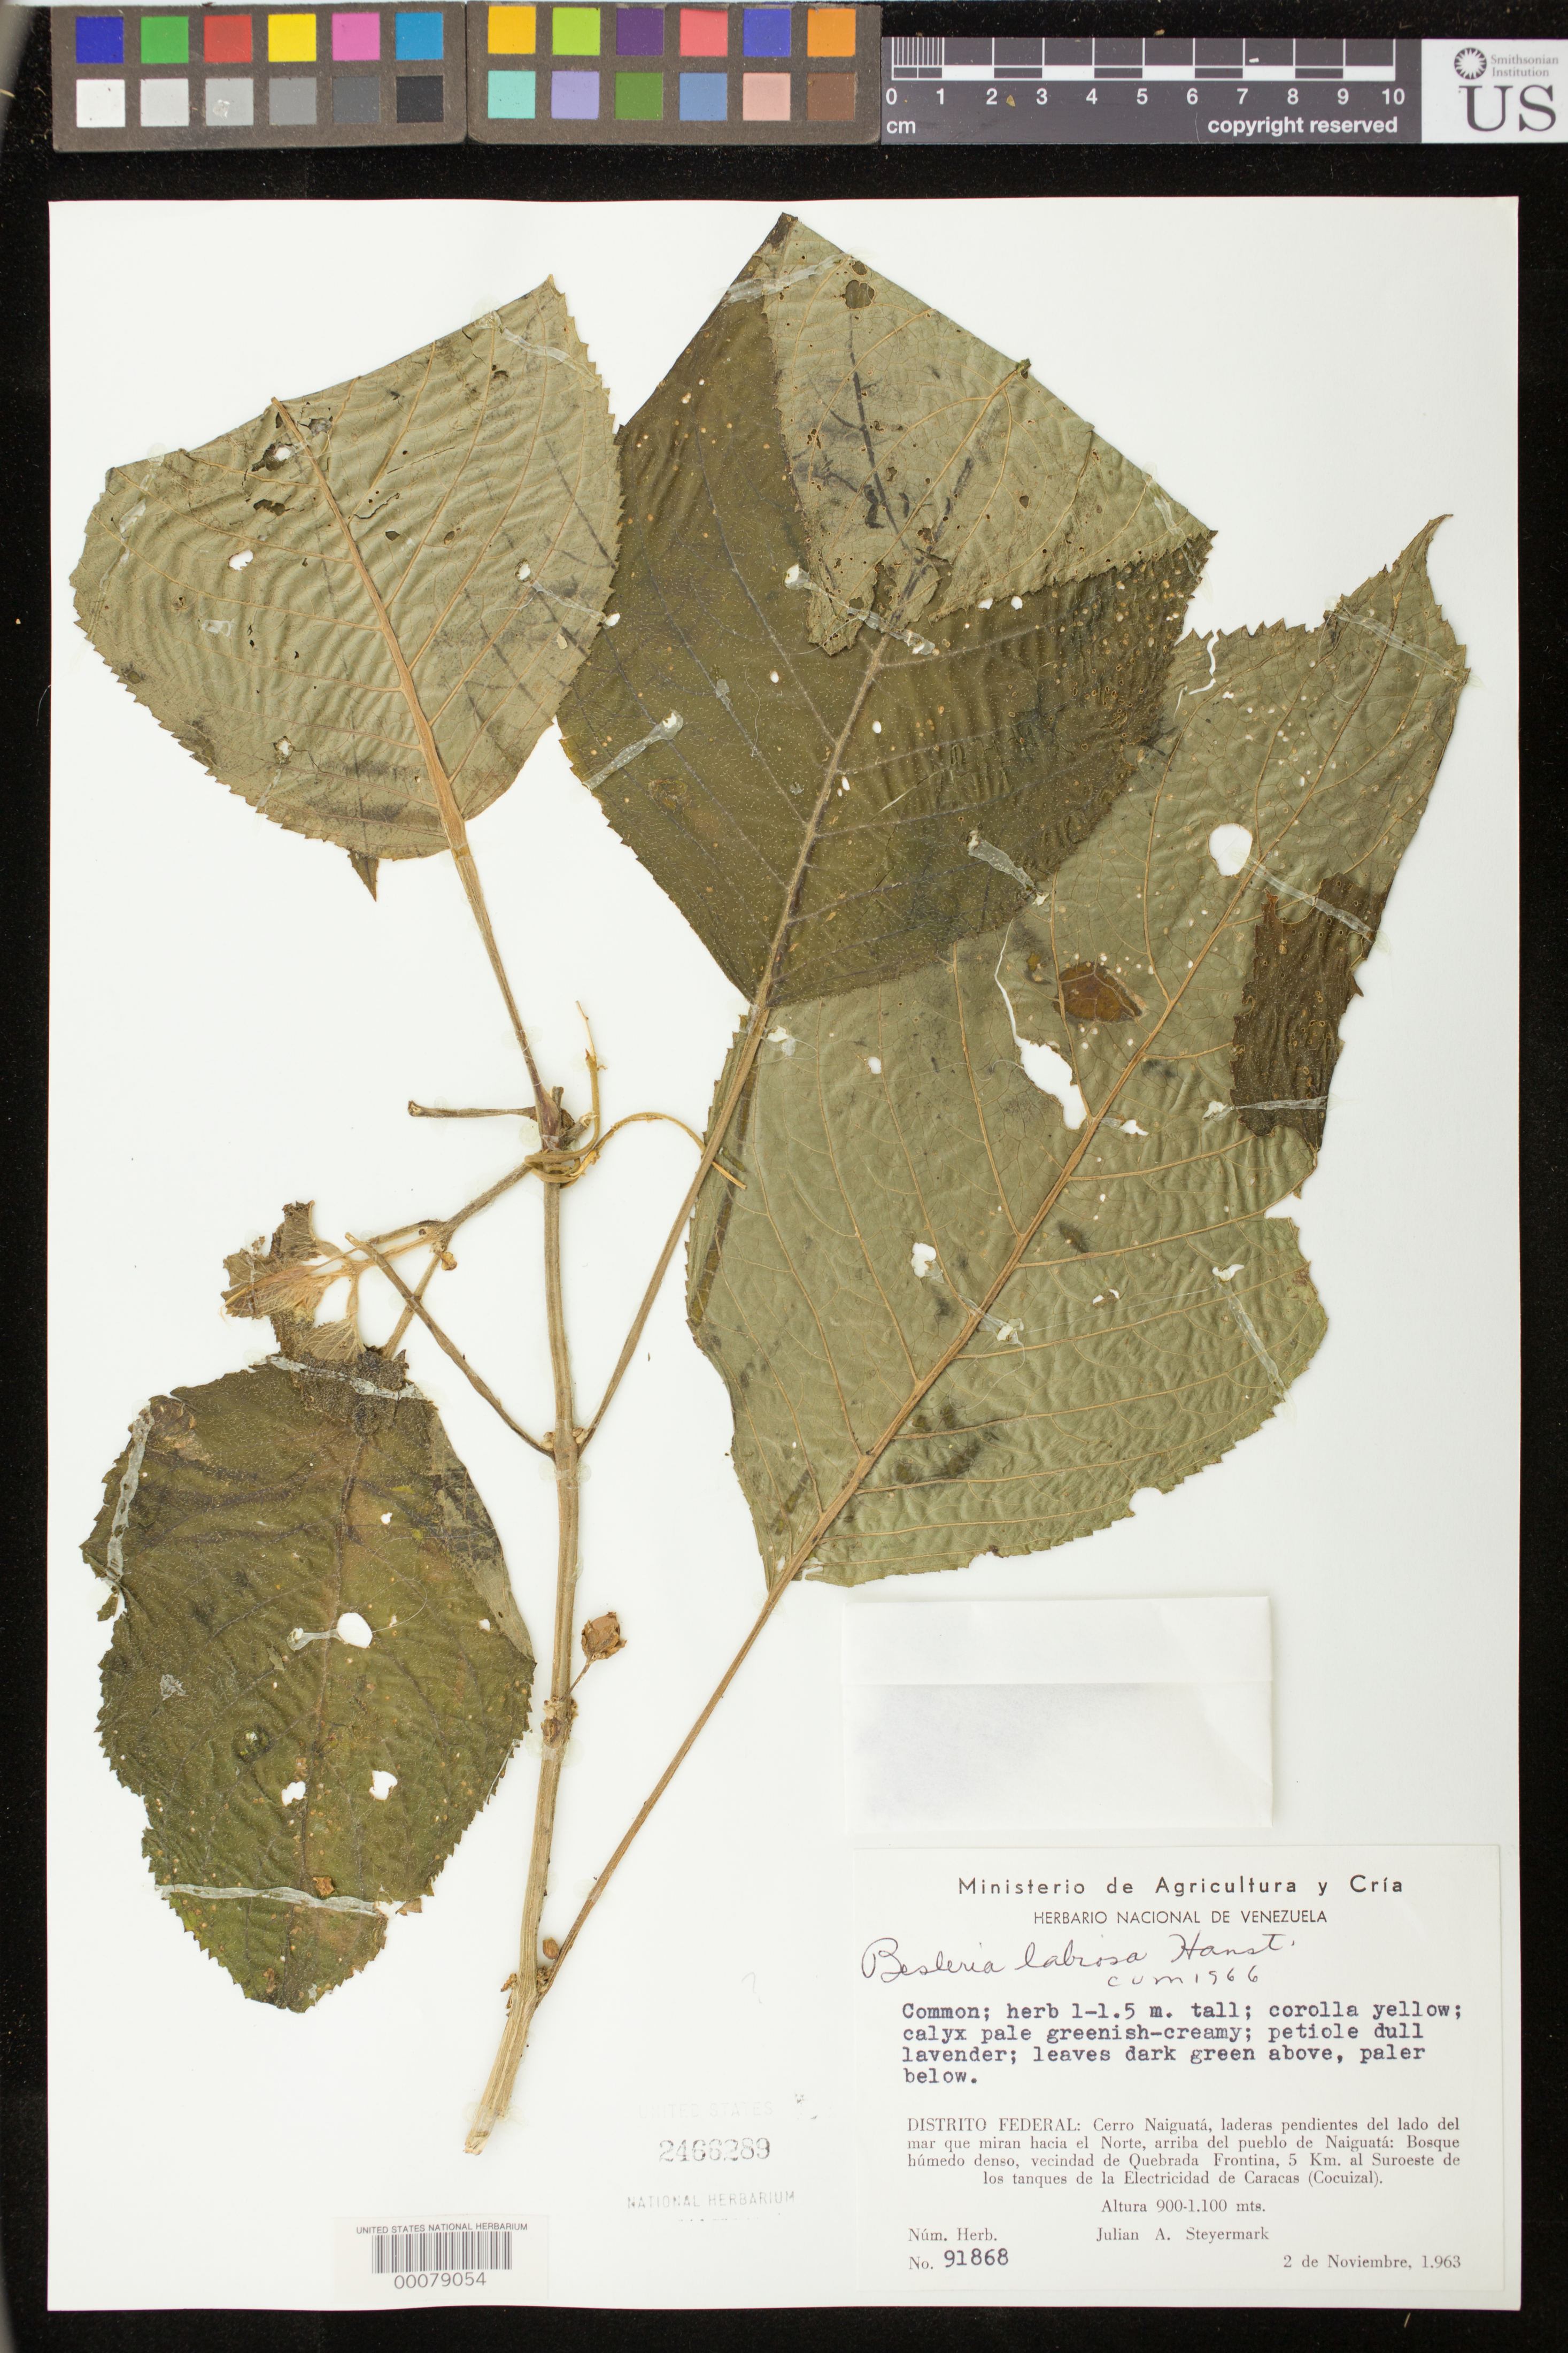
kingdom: Plantae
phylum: Tracheophyta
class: Magnoliopsida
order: Lamiales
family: Gesneriaceae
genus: Besleria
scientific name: Besleria labiosa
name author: Hanst.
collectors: J. Steyermark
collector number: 91868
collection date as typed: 02 Nov 1963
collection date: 1963-11-02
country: Venezuela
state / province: Distrito Federal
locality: Cerro Naiguata, slopes facing N, above Naiguata, vicinity of Quebrada Frontina, 5 km SW of Electricidad of Caracas (Cocuizal)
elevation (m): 900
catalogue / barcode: US 2466289